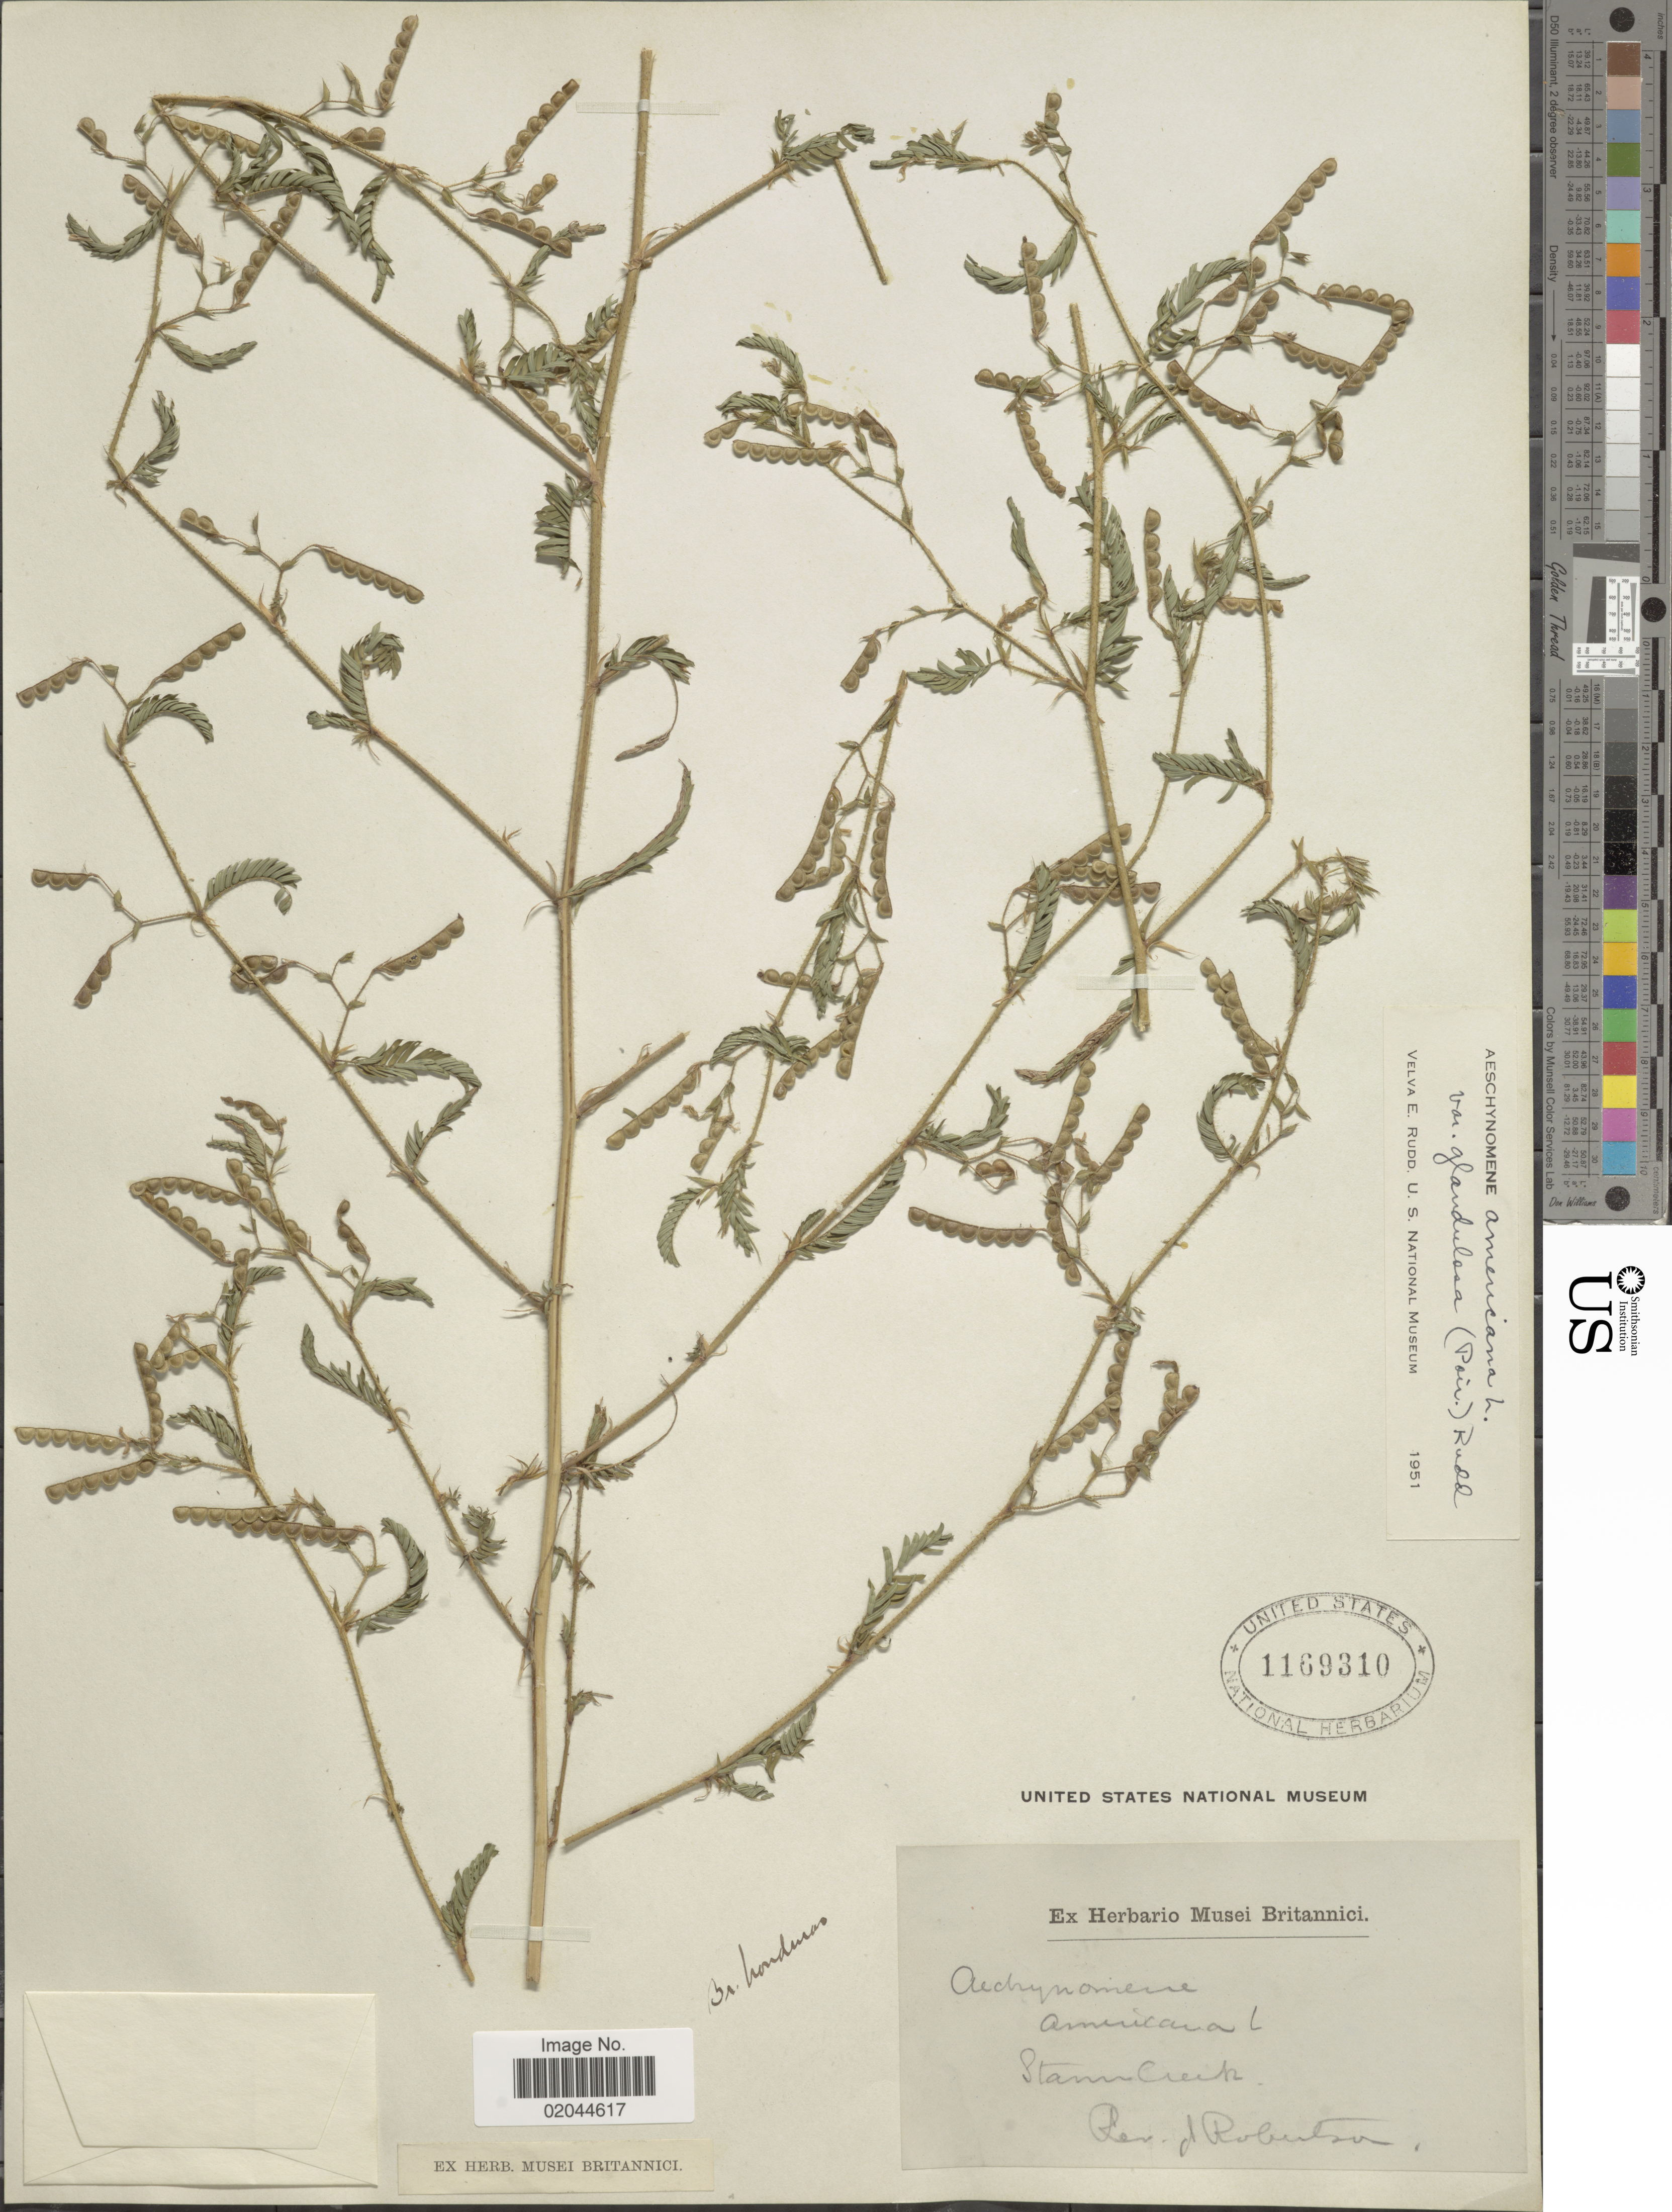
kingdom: Plantae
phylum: Tracheophyta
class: Magnoliopsida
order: Fabales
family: Fabaceae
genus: Aeschynomene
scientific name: Aeschynomene americana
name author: L.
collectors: -. Robertson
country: Belize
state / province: Stann Creek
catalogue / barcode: US 1169310